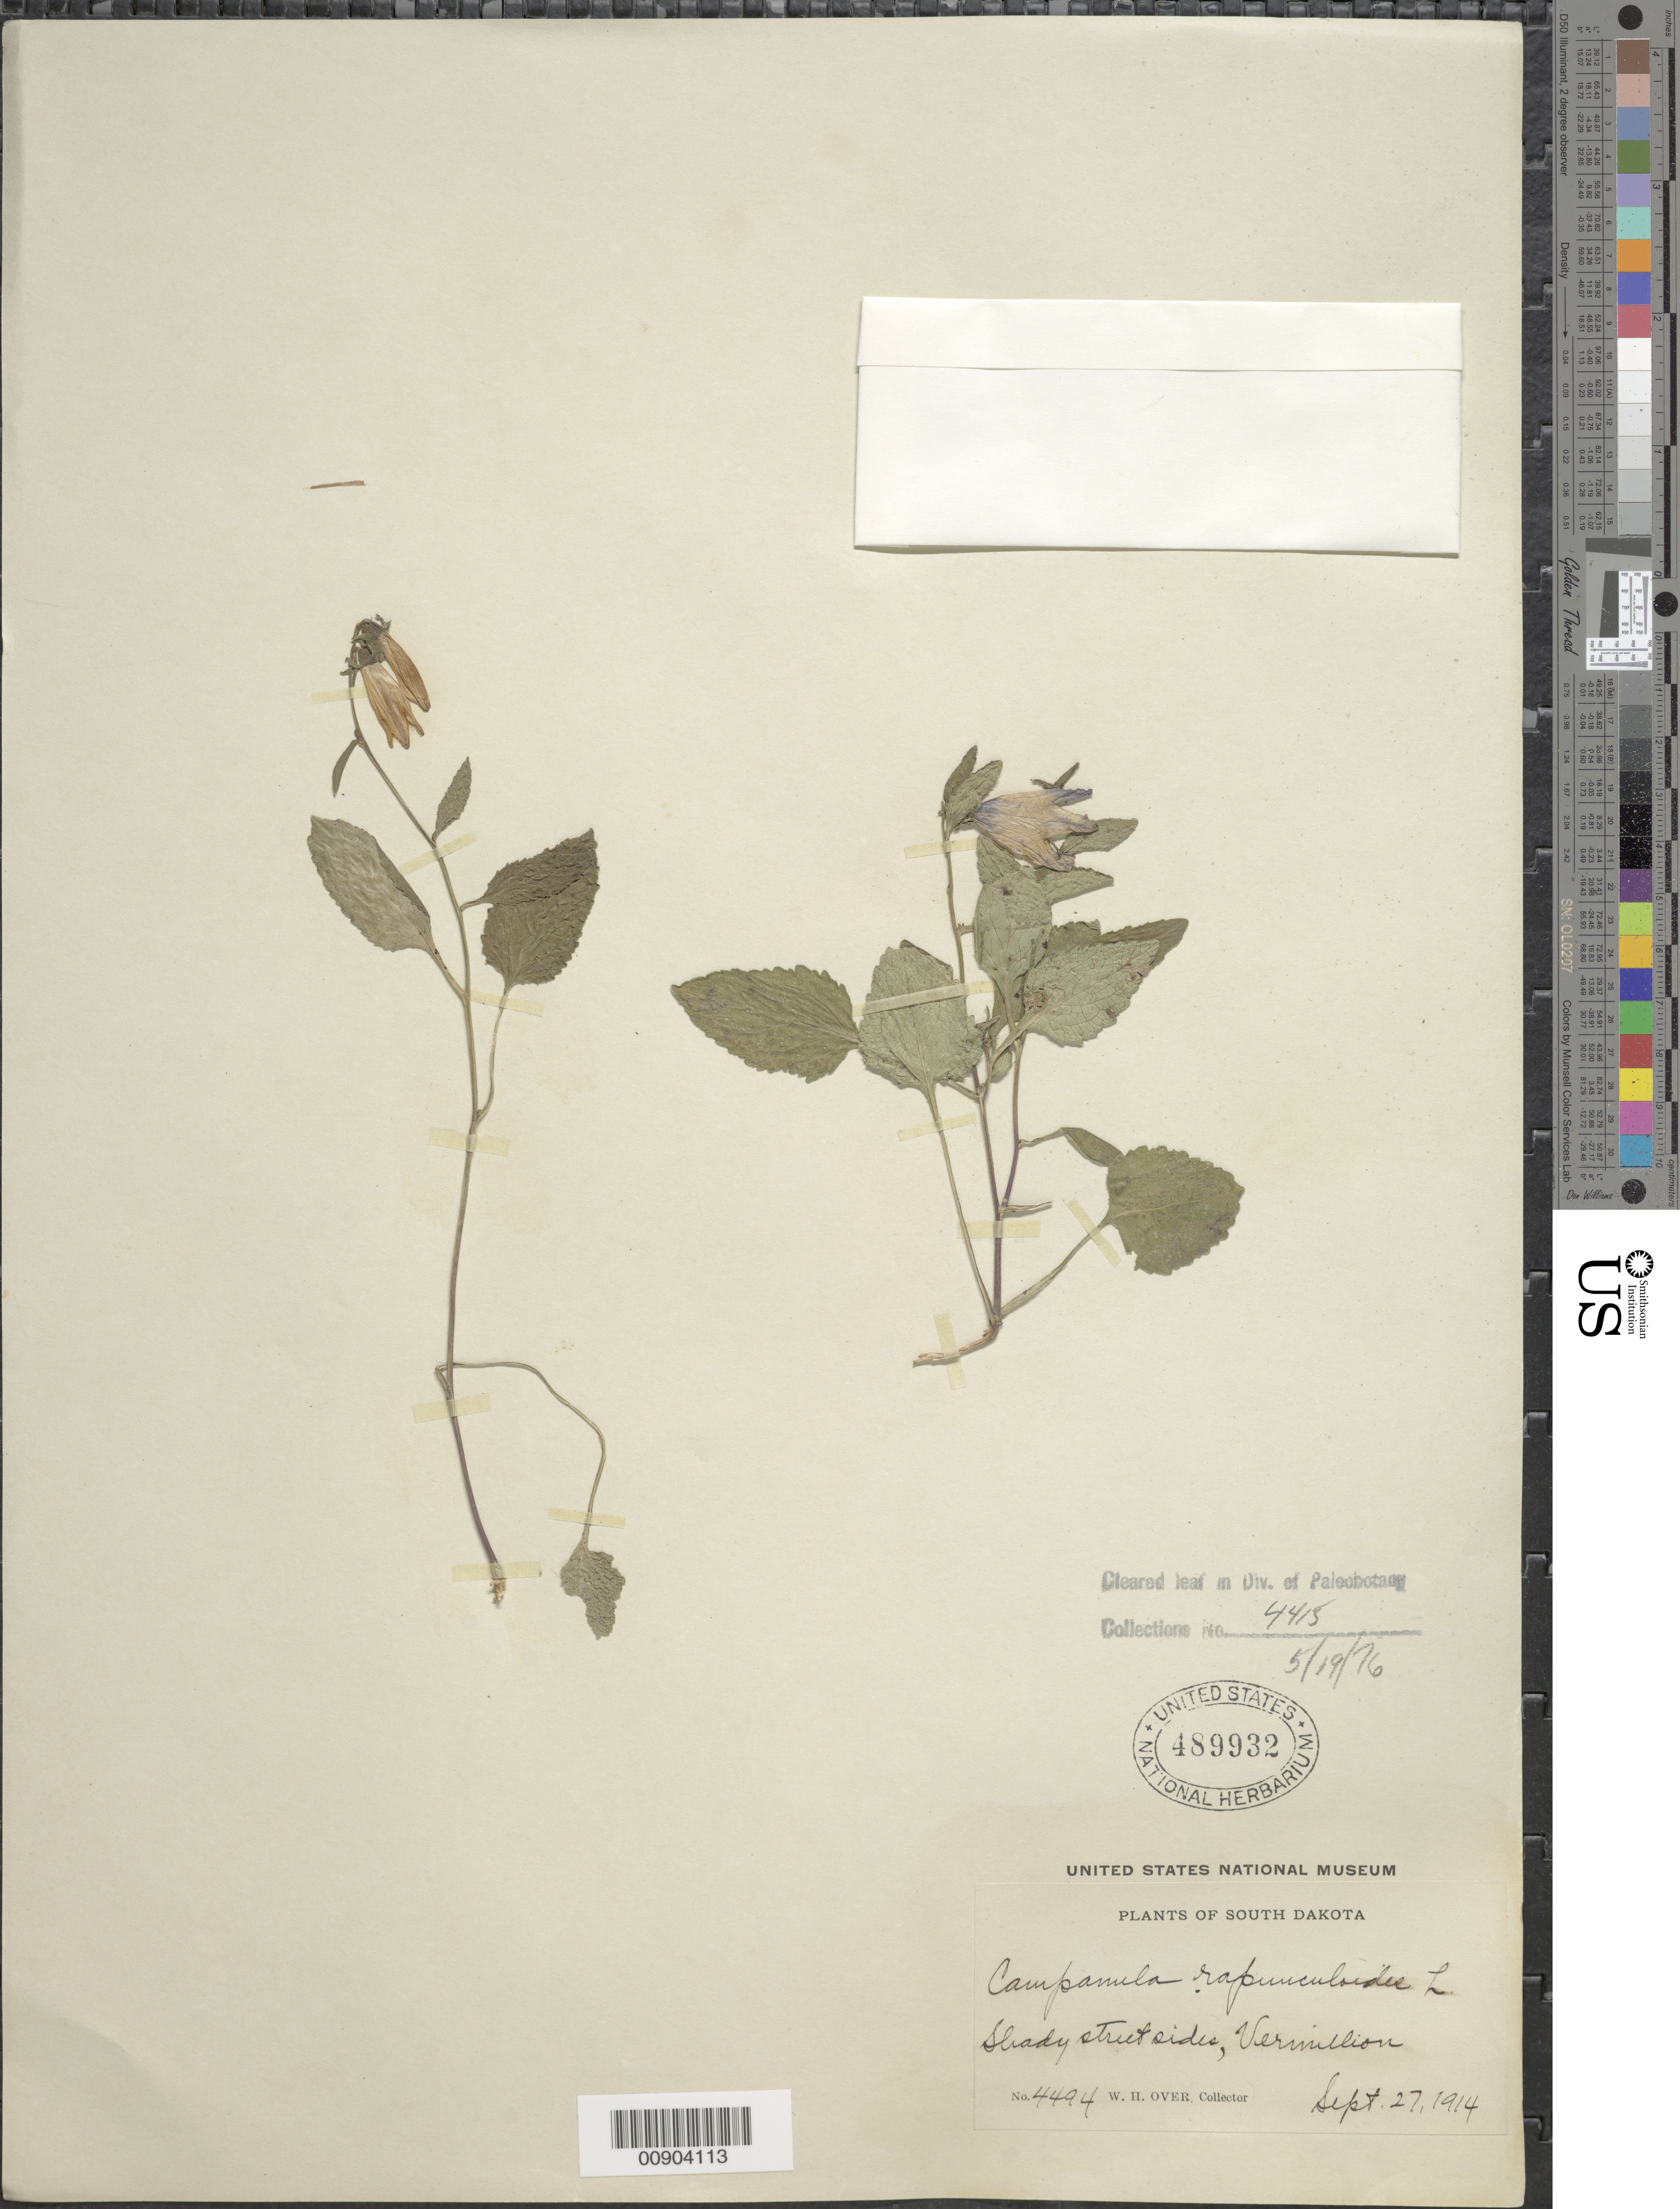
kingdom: Plantae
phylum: Tracheophyta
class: Magnoliopsida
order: Asterales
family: Campanulaceae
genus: Campanula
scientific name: Campanula rapunculoides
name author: L.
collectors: W. Over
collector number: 4494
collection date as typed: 27 Sep 1914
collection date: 1914-09-27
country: United States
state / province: South Dakota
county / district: Clay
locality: Vermillion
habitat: shady street sides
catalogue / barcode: US 489932